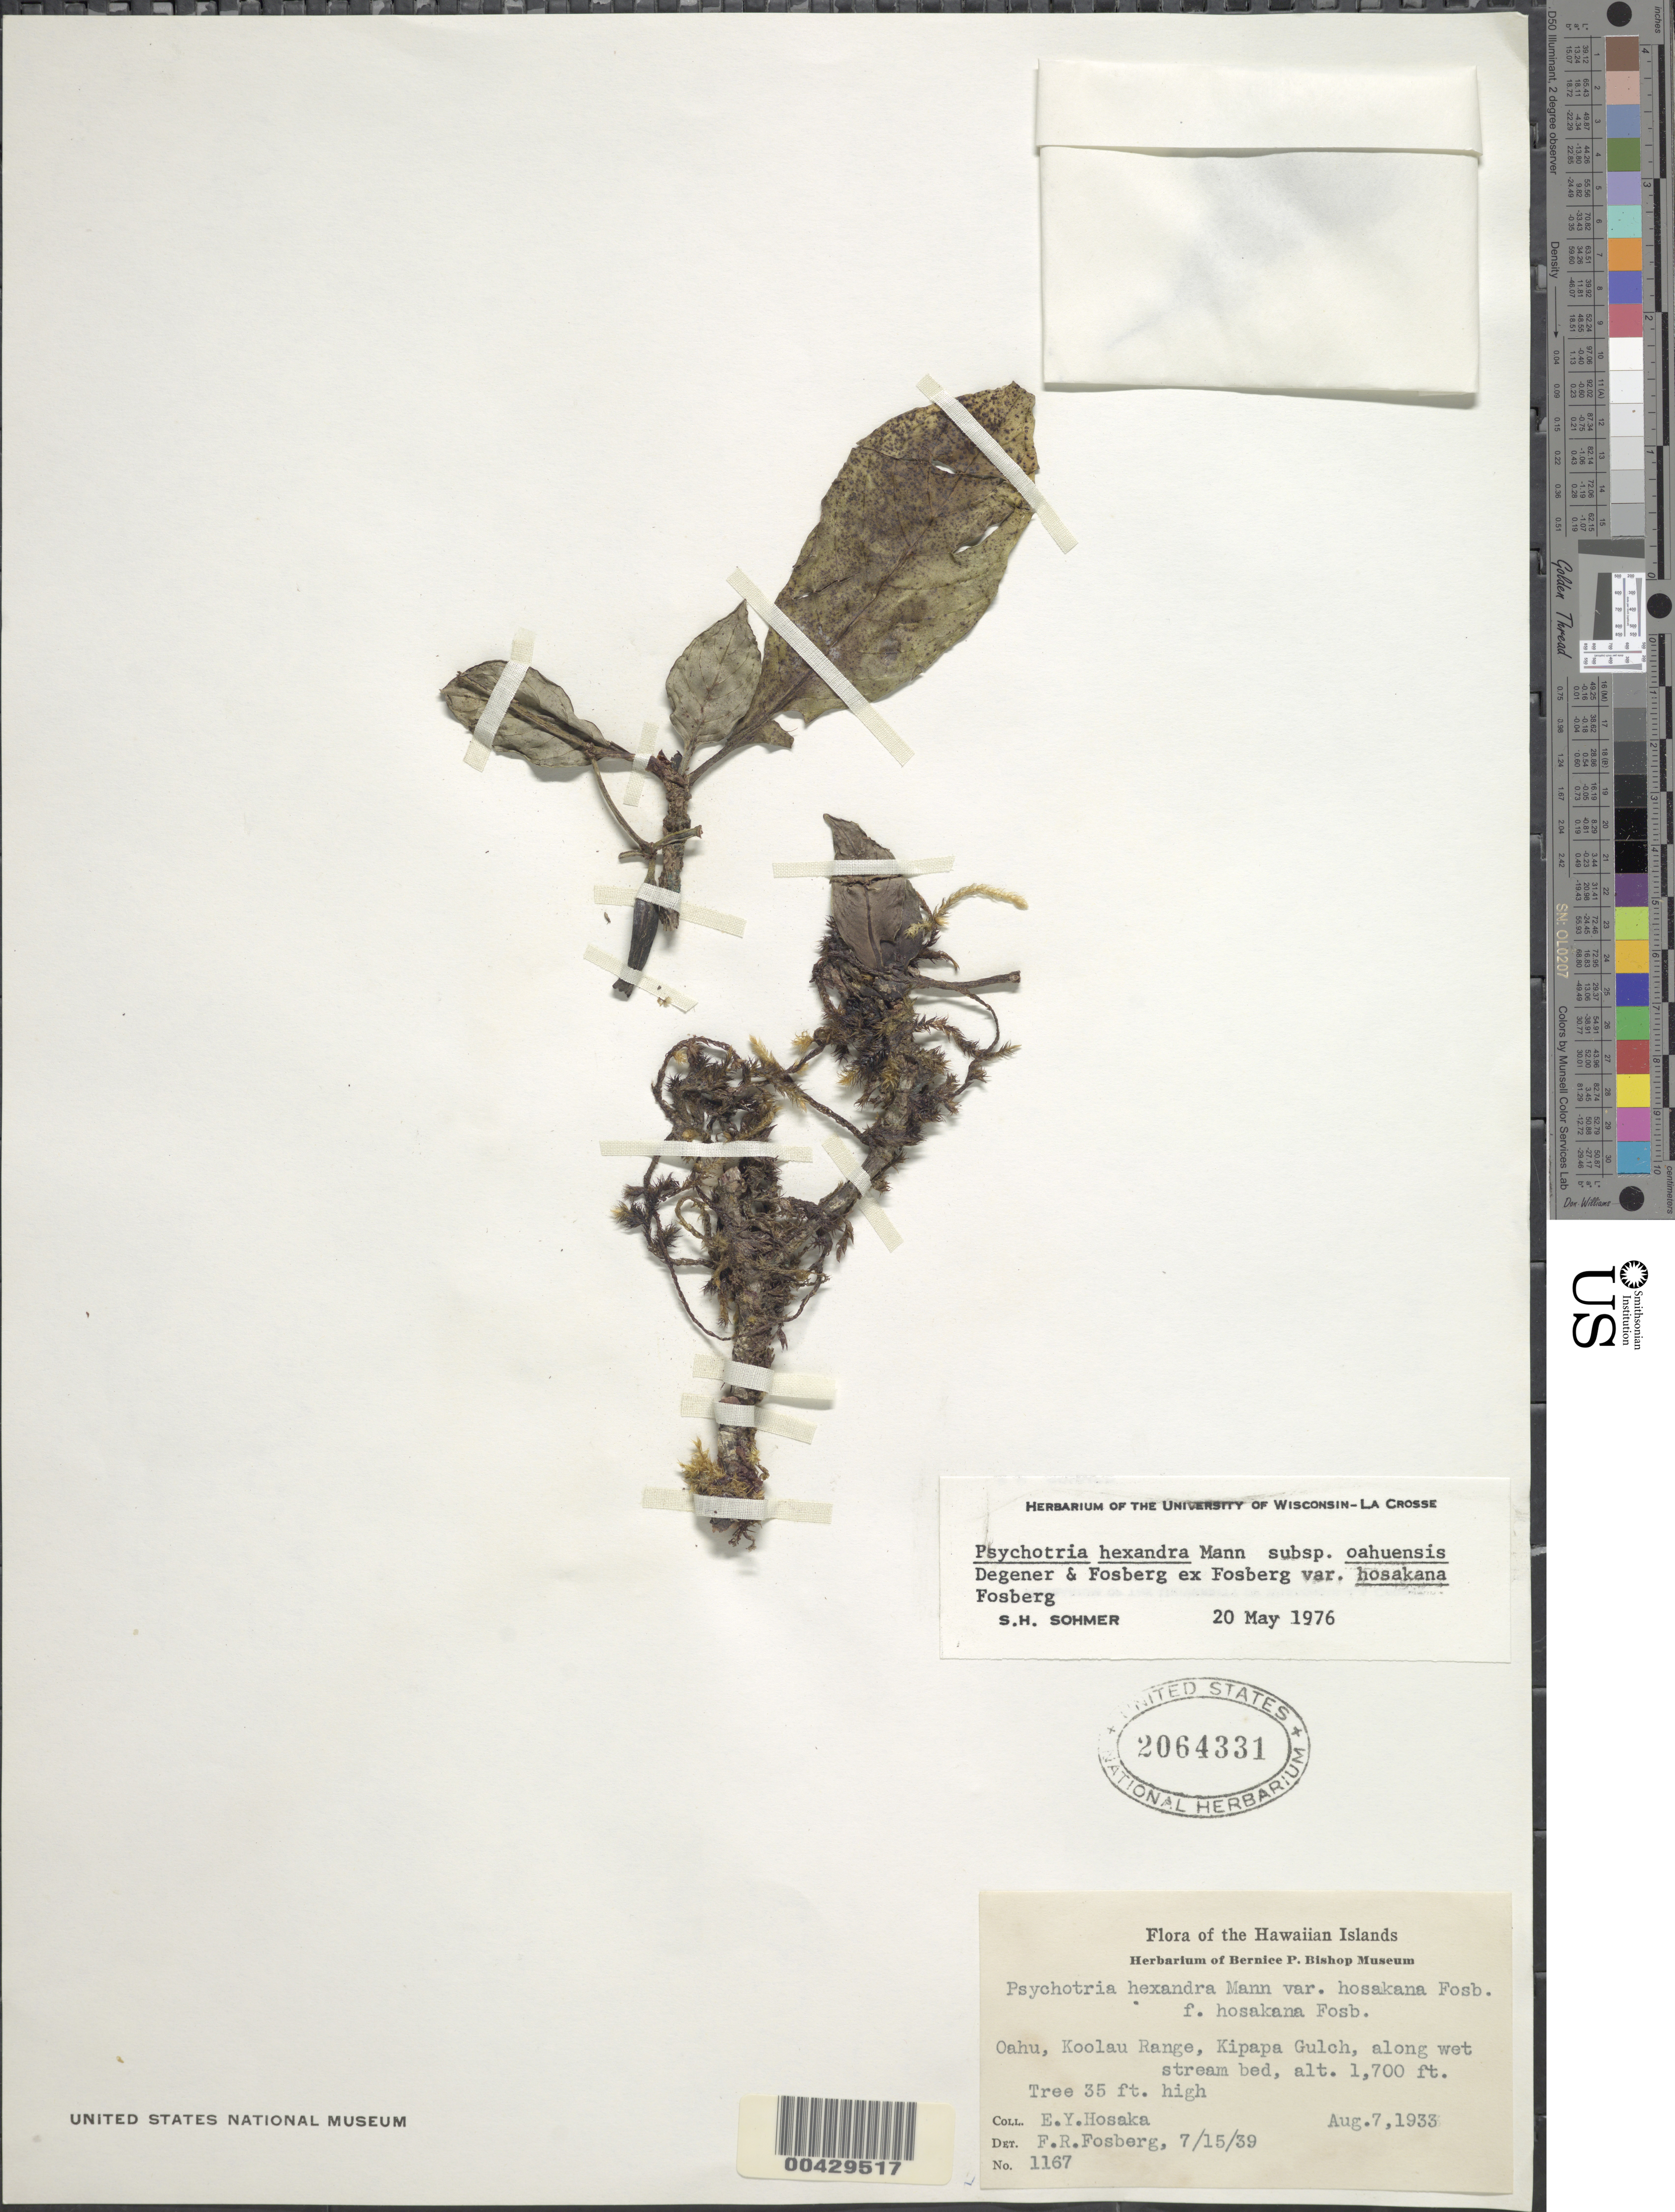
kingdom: Plantae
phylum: Tracheophyta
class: Magnoliopsida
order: Gentianales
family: Rubiaceae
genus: Psychotria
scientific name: Psychotria hexandra var. oahuensis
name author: (H. Mann) O. Deg. & Fosberg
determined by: Wagner, W. L., (BOT), Smithsonian Institution - National Museum of Natural History (UNITED STATES)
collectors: E. Y. Hosaka & F. R. Fosberg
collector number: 1167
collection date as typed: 7 Aug 1933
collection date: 1933-08-07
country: United States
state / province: Hawaii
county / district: Honolulu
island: Oahu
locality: Koolau Range, Kipapa Gulch.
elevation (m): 518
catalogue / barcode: US 2064331